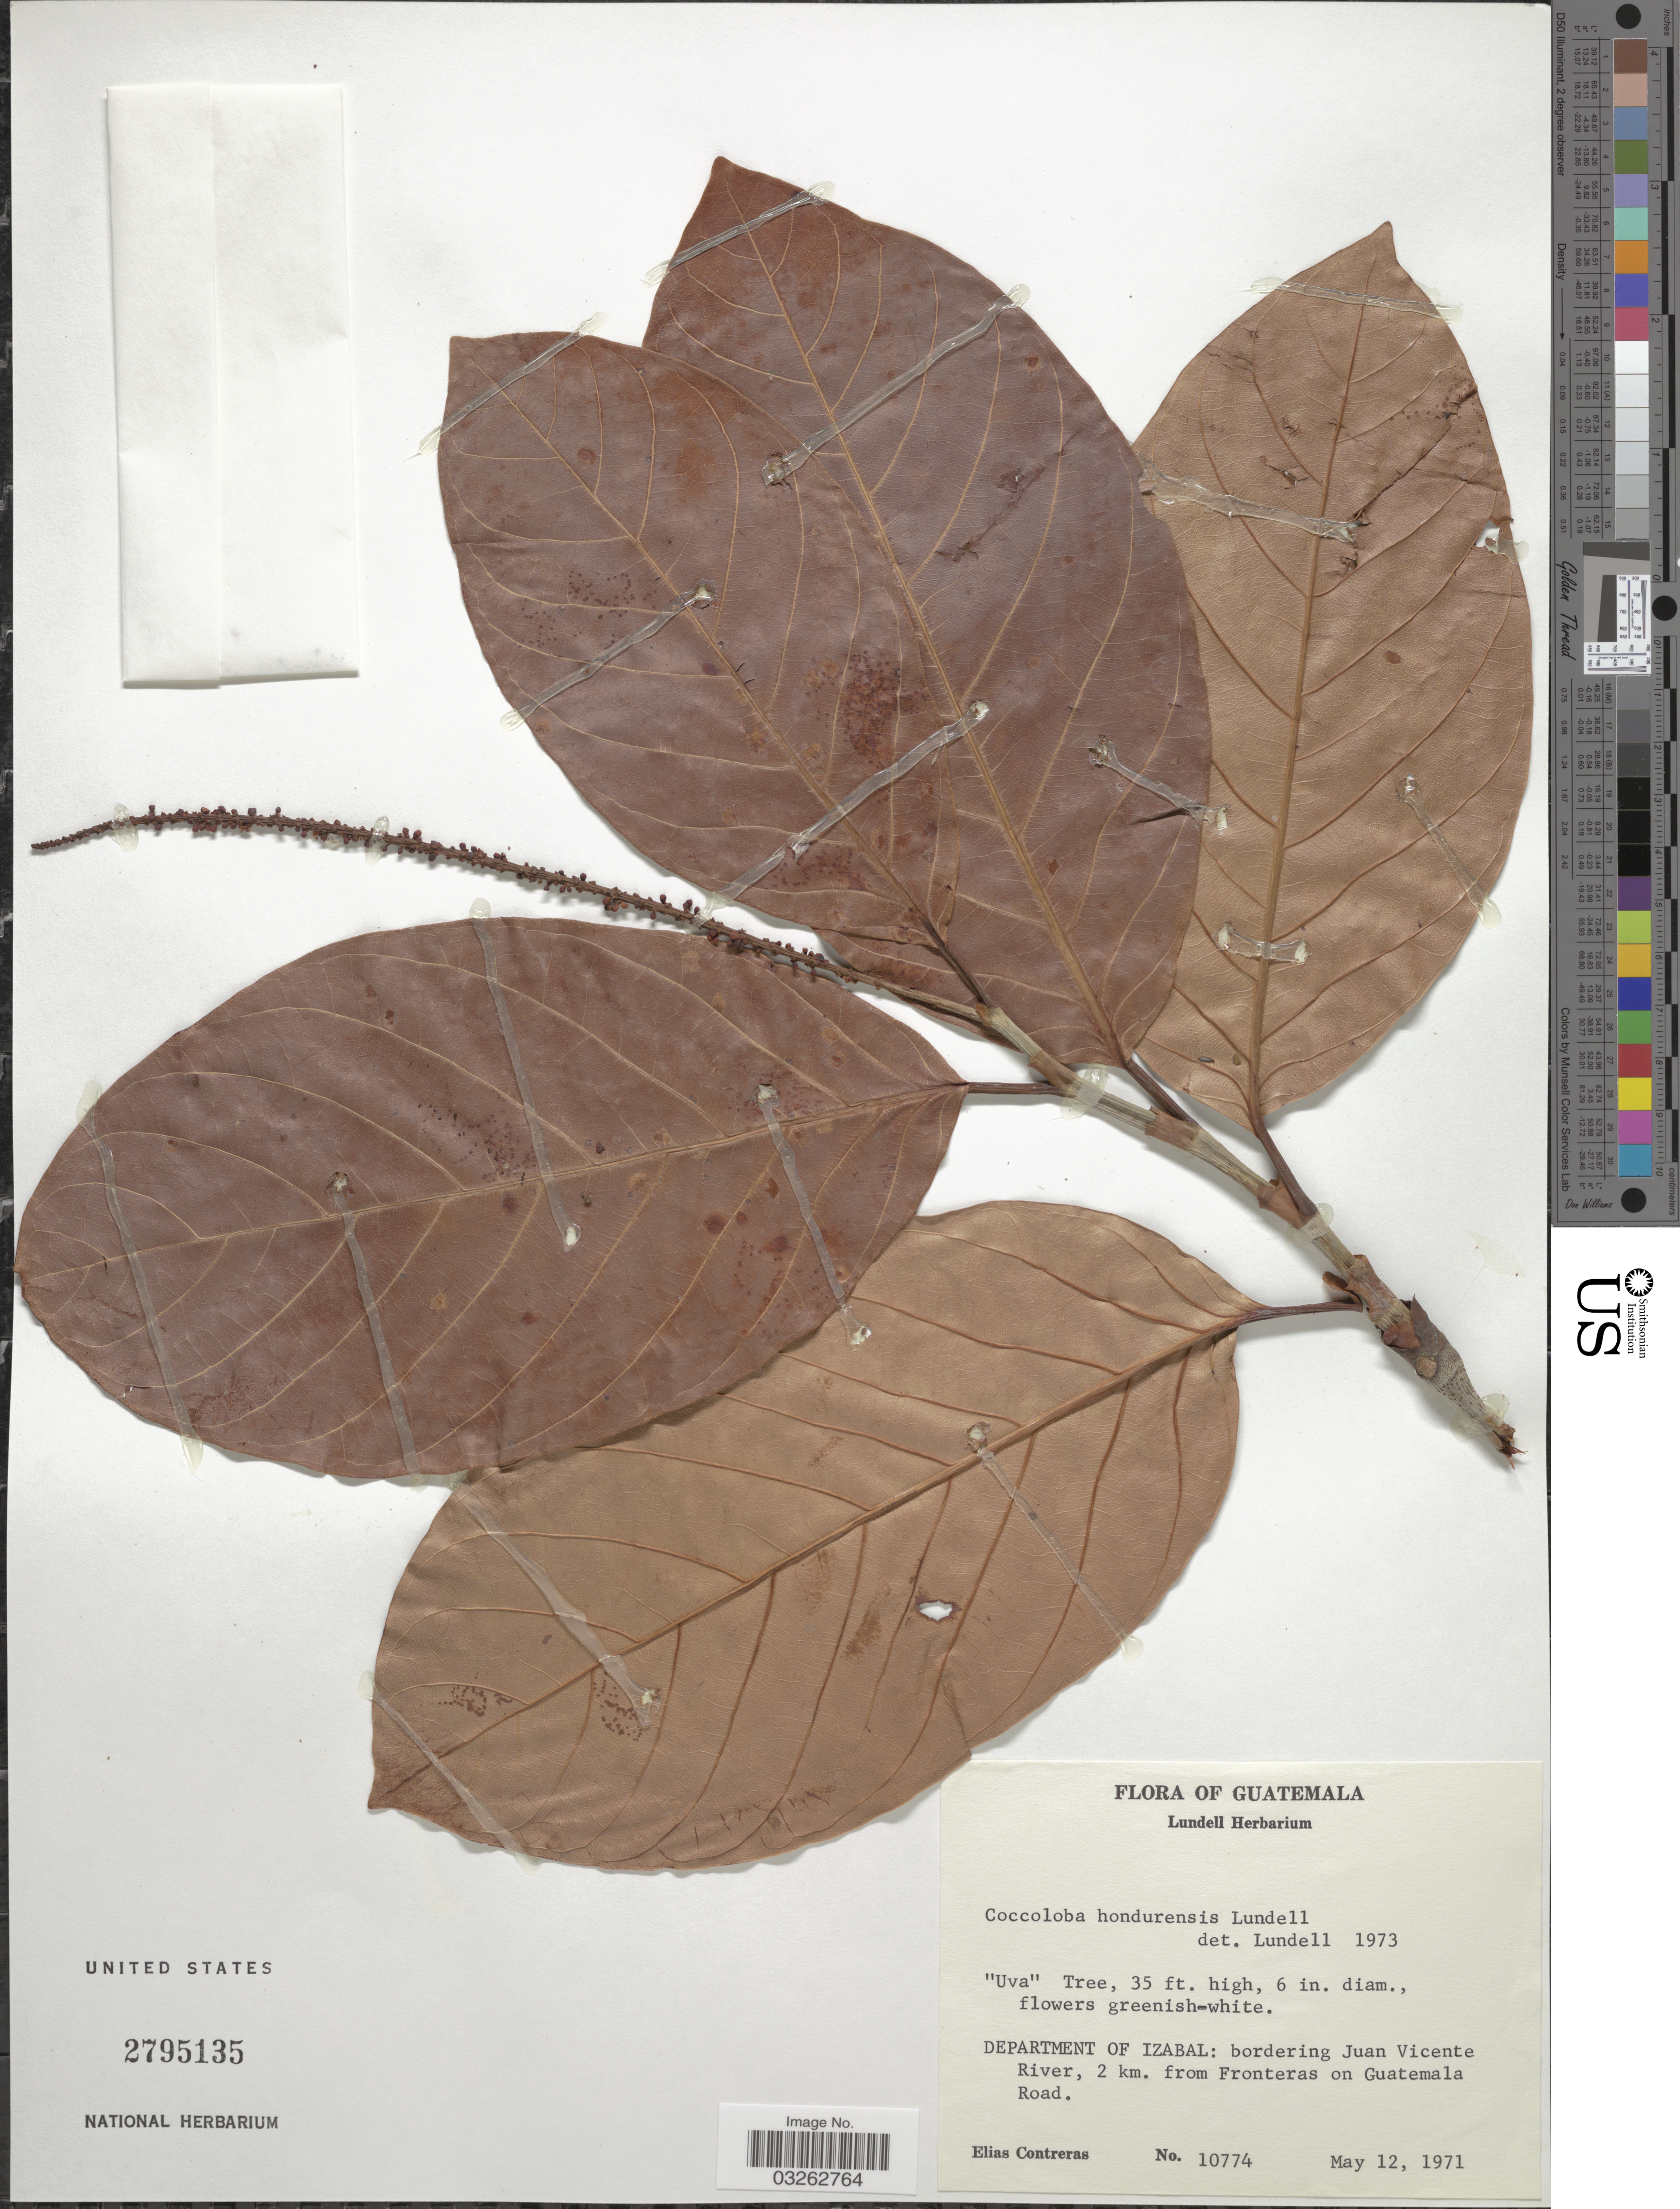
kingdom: Plantae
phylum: Tracheophyta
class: Magnoliopsida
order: Caryophyllales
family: Polygonaceae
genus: Coccoloba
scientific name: Coccoloba hondurensis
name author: Lundell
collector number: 10774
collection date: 1971-05-12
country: Guatemala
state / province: Izabal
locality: Department of Izabal: bordering Juan Vicente River, 2 km. from Fronteras on Guatemala Road.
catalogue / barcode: US 2795135